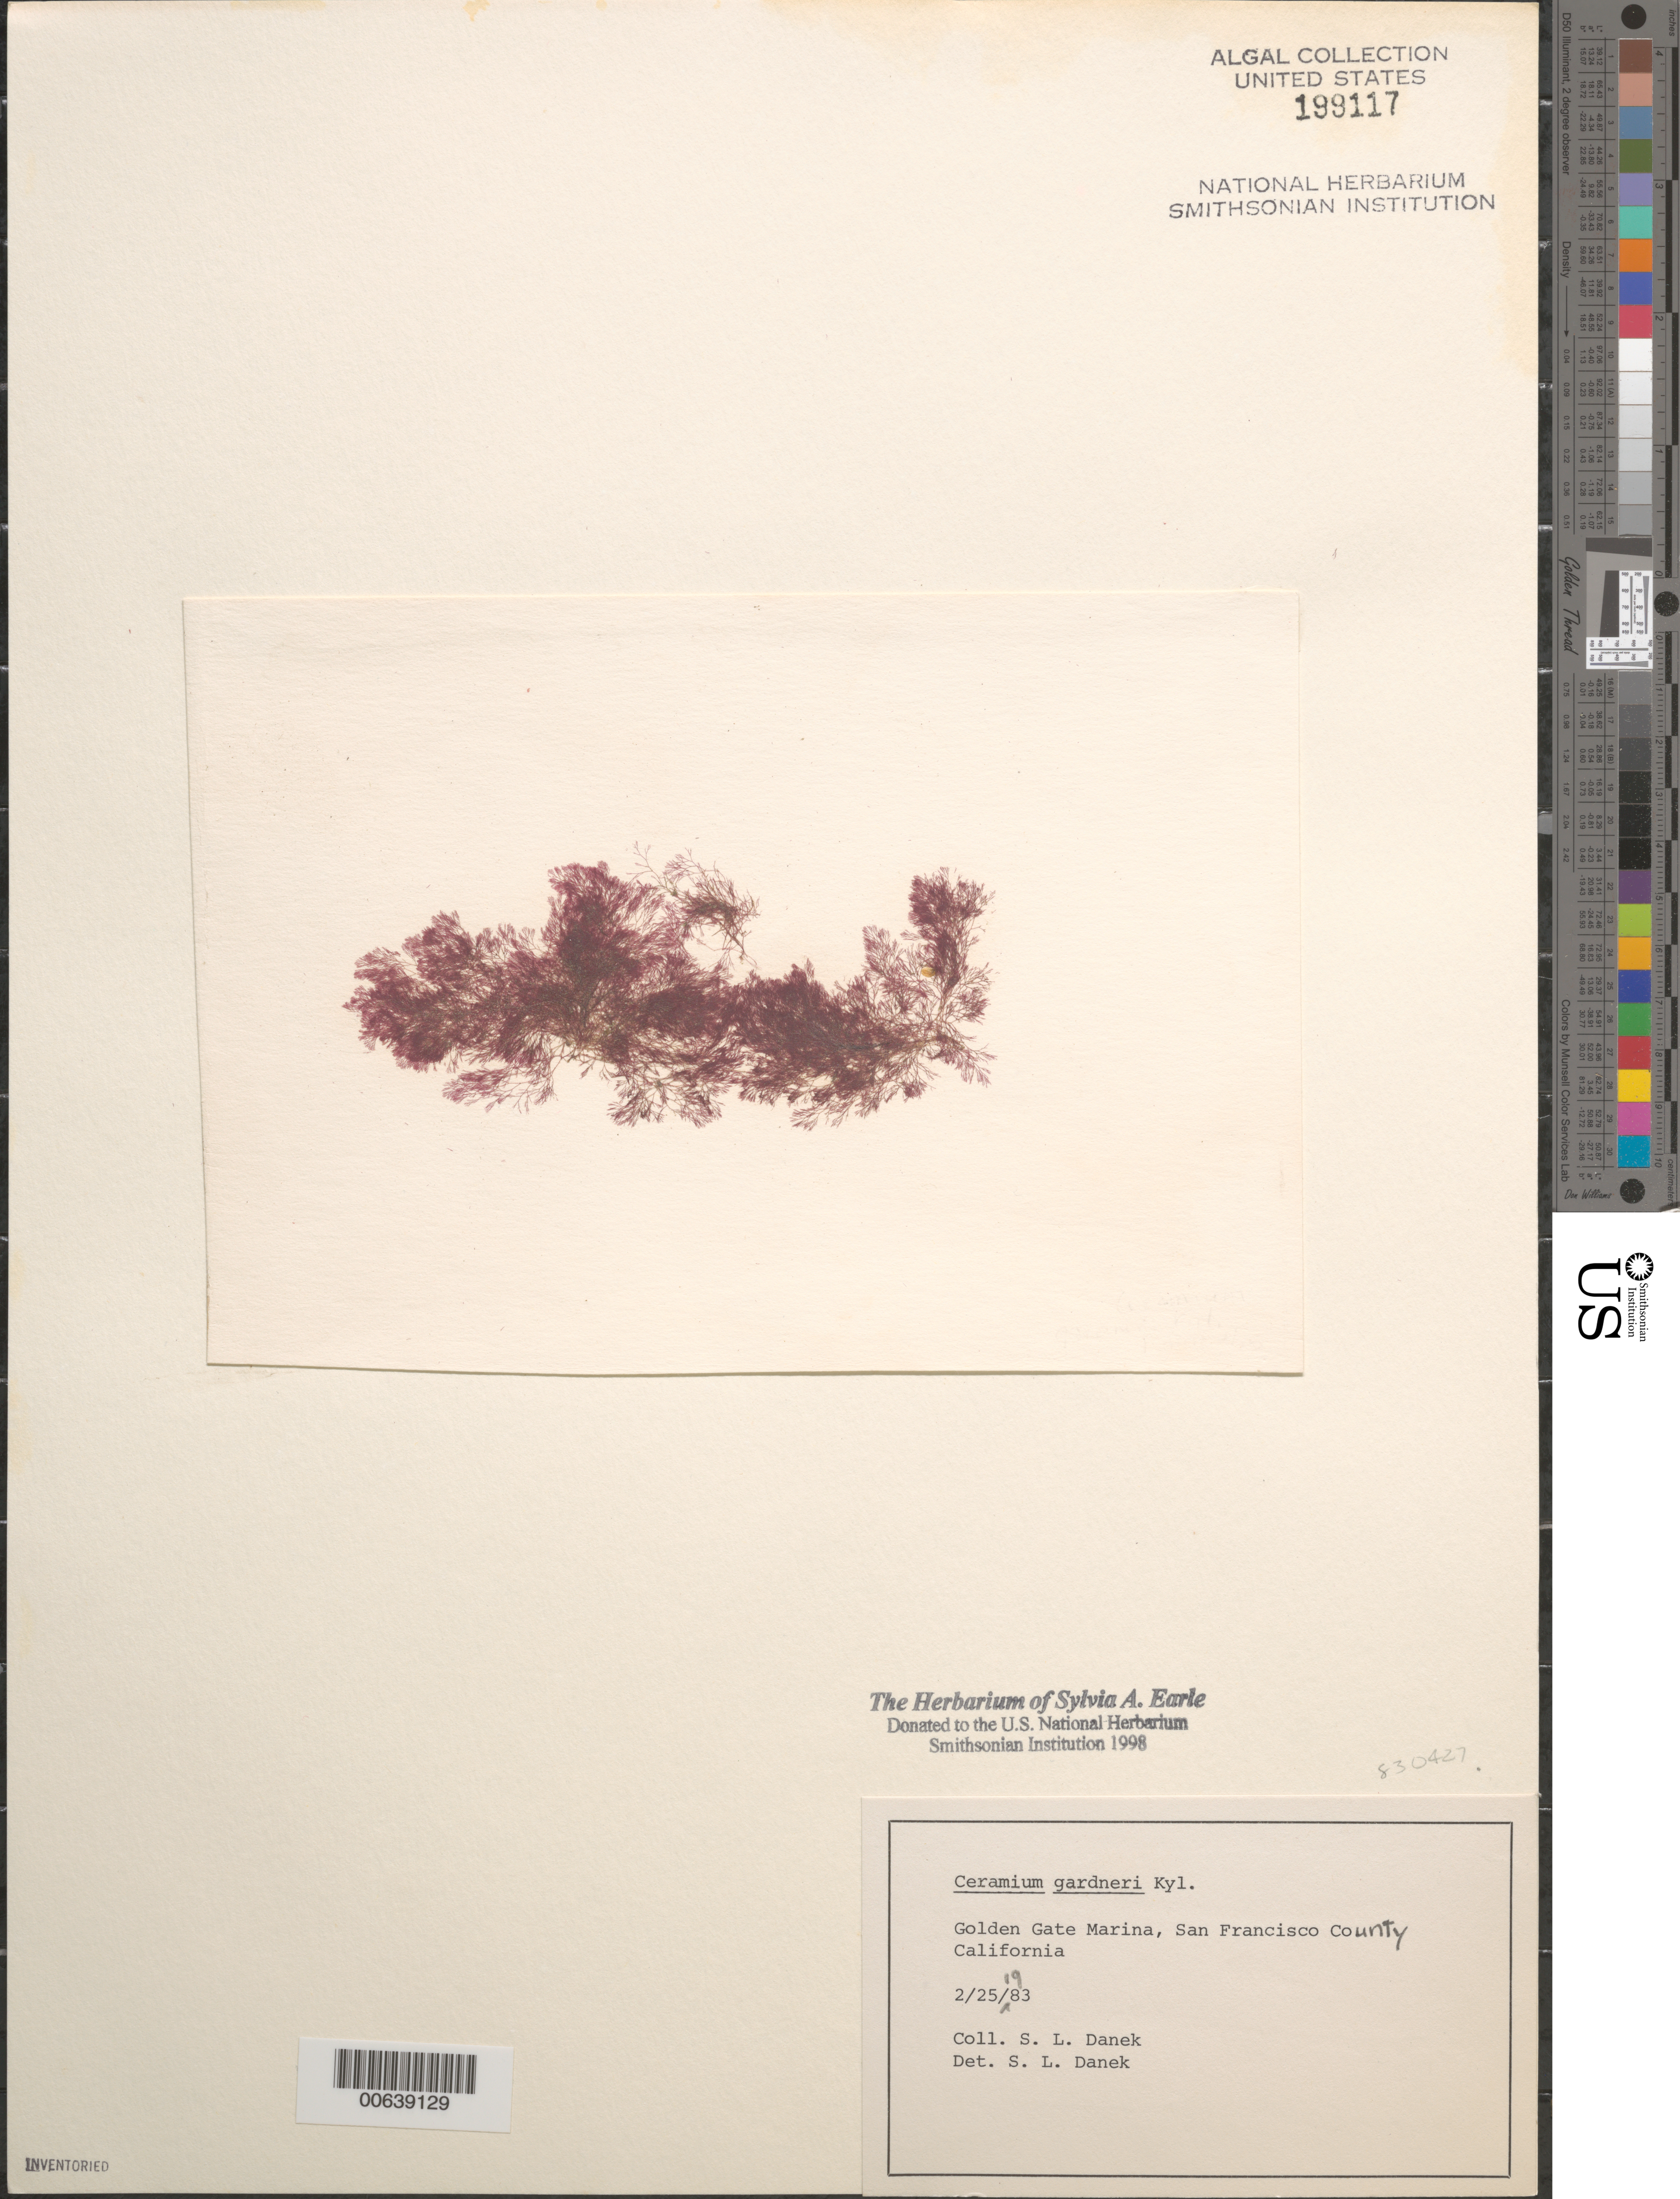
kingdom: Plantae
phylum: Rhodophyta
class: Florideophyceae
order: Ceramiales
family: Ceramiaceae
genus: Ceramium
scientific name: Ceramium gardneri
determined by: Danek, S. L.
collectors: S. Danek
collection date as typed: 25 Feb 1983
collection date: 1983-02-25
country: United States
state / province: California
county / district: San Francisco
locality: Golden Gate Marina, San Francisco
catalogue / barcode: US 199117